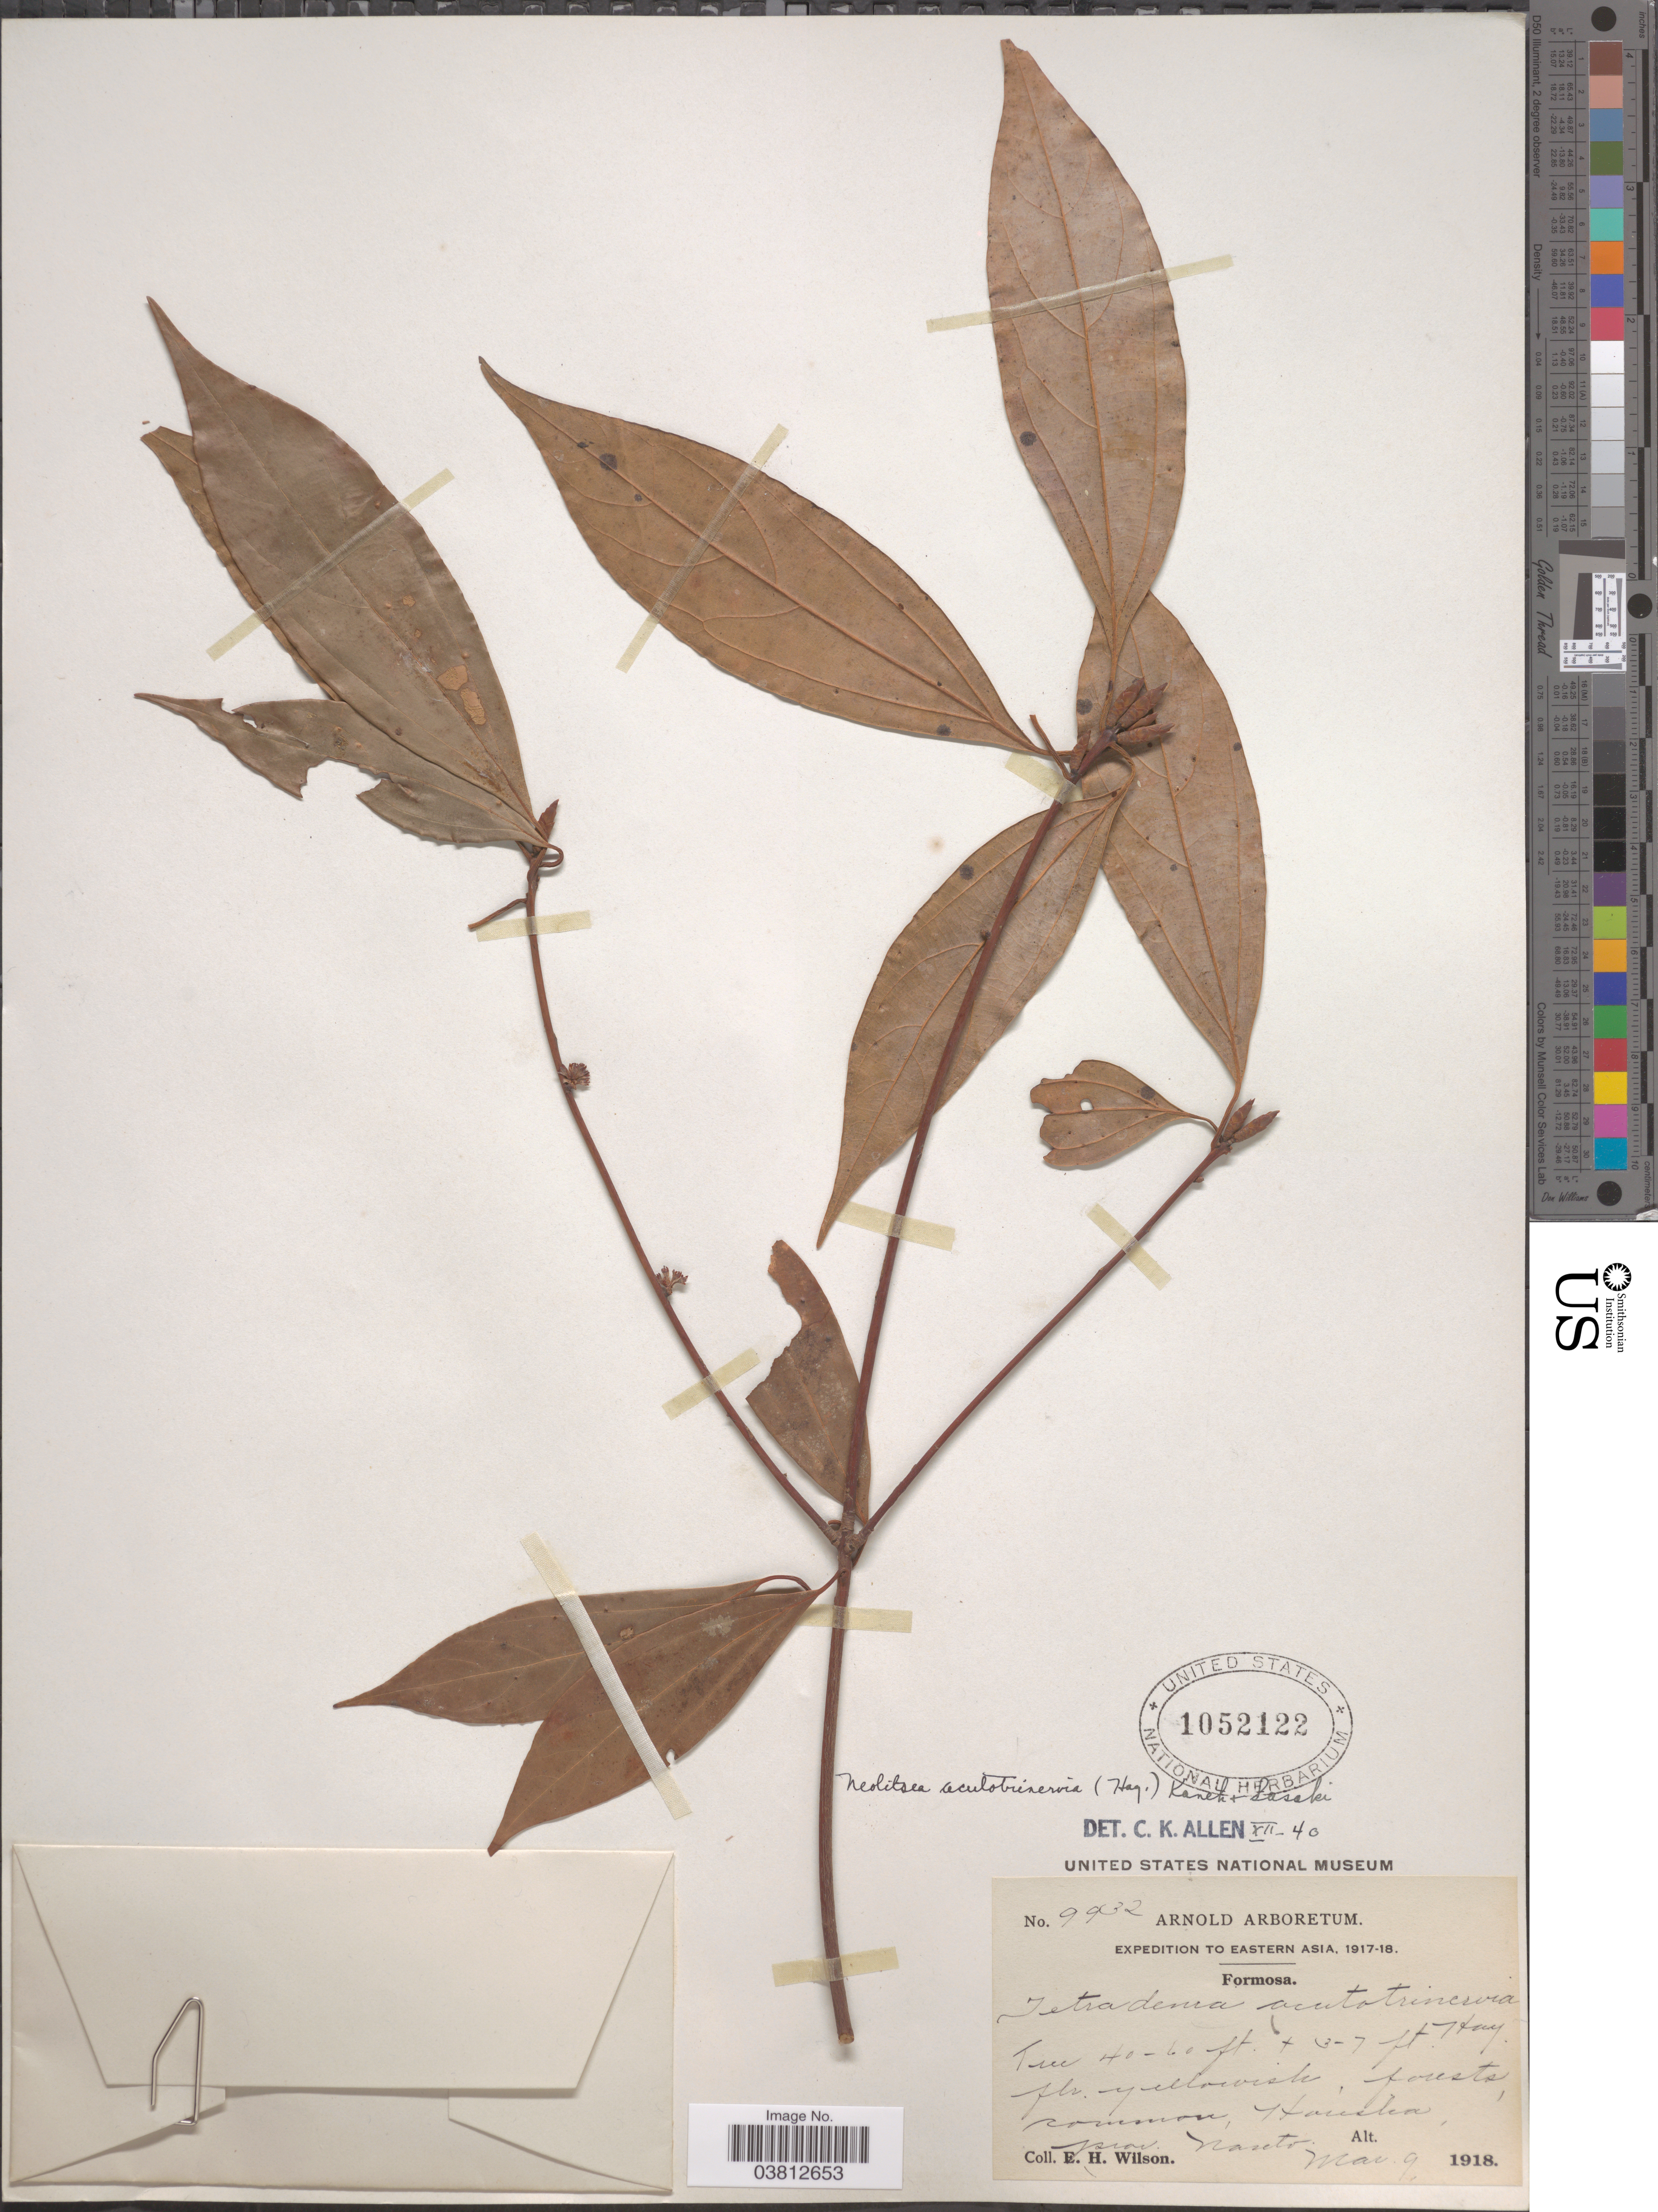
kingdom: Plantae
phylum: Tracheophyta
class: Magnoliopsida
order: Laurales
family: Lauraceae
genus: Neolitsea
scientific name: Neolitsea acutotrinervia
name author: Kaneh. & Sasaki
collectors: E. Wilson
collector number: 9932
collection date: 1918-03-09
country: Taiwan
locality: Eastern Asia. Formosa. Honshu Prov. Nanto.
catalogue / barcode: US 1052122